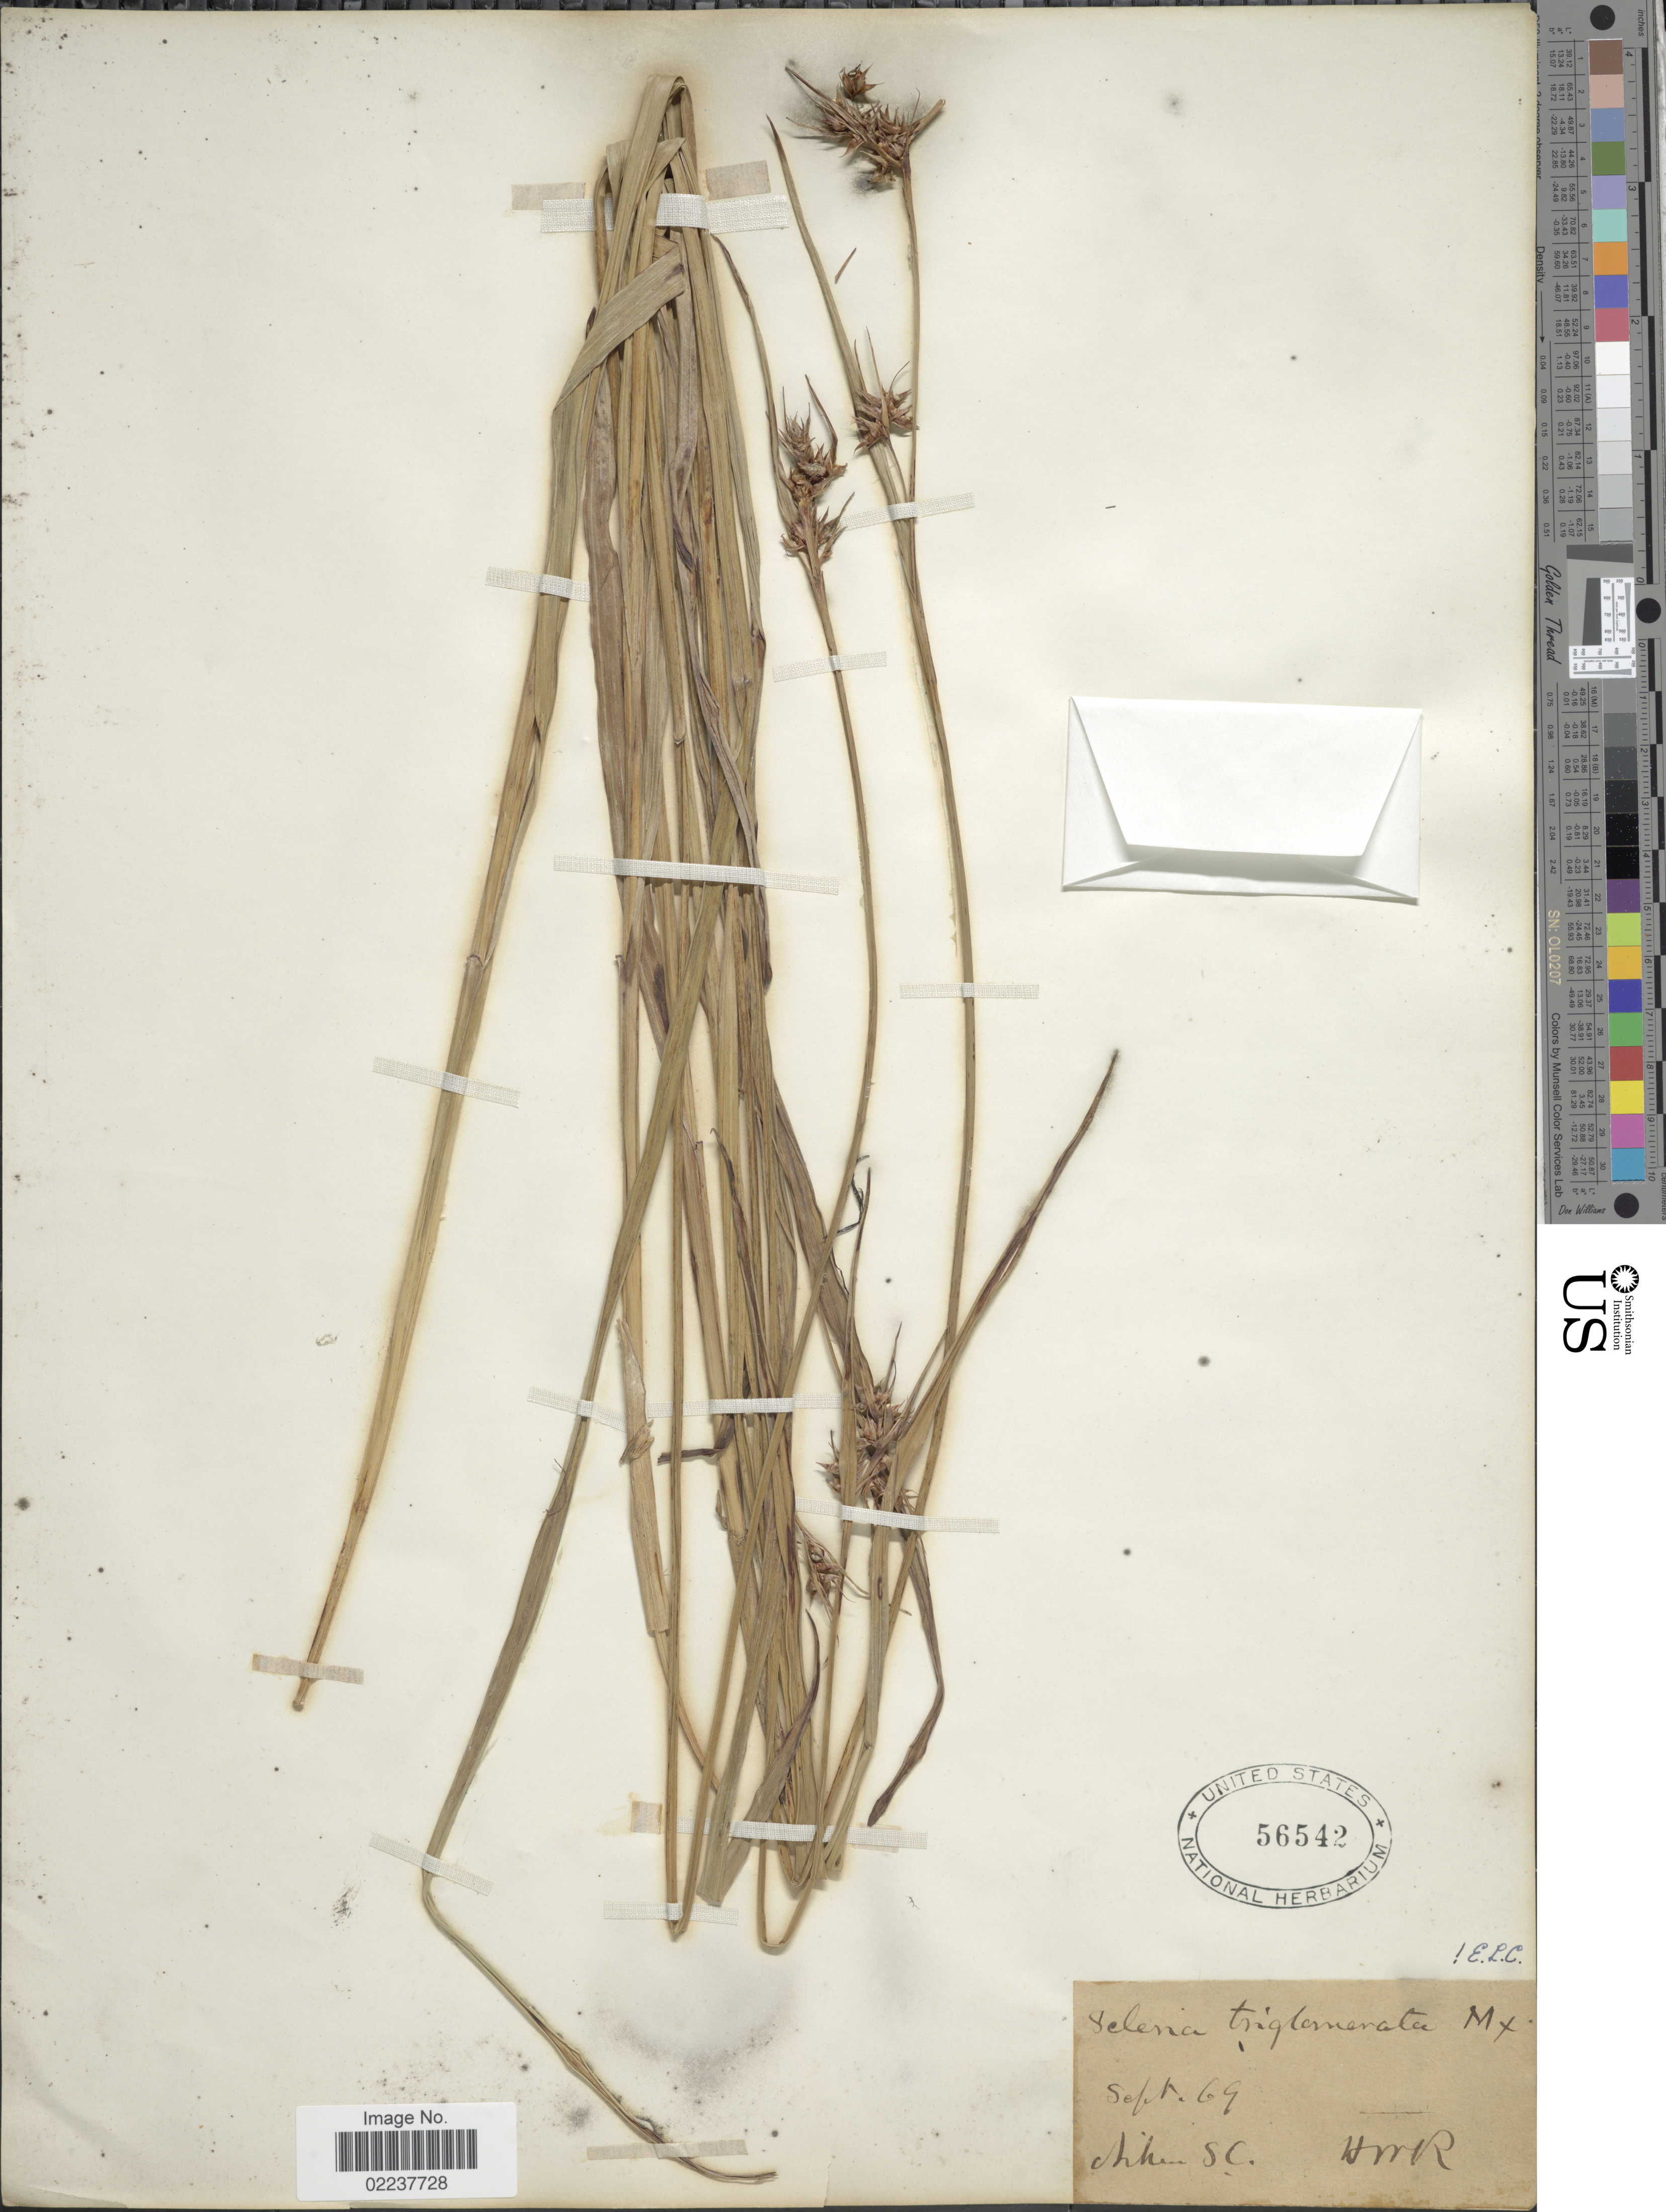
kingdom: Plantae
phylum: Tracheophyta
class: Liliopsida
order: Poales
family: Cyperaceae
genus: Scleria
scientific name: Scleria triglomerata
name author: Michx.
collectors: H. W. R.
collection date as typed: Transcribed d/m/y: /9/69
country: United States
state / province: South Carolina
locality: Aiken, SC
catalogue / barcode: US 56542